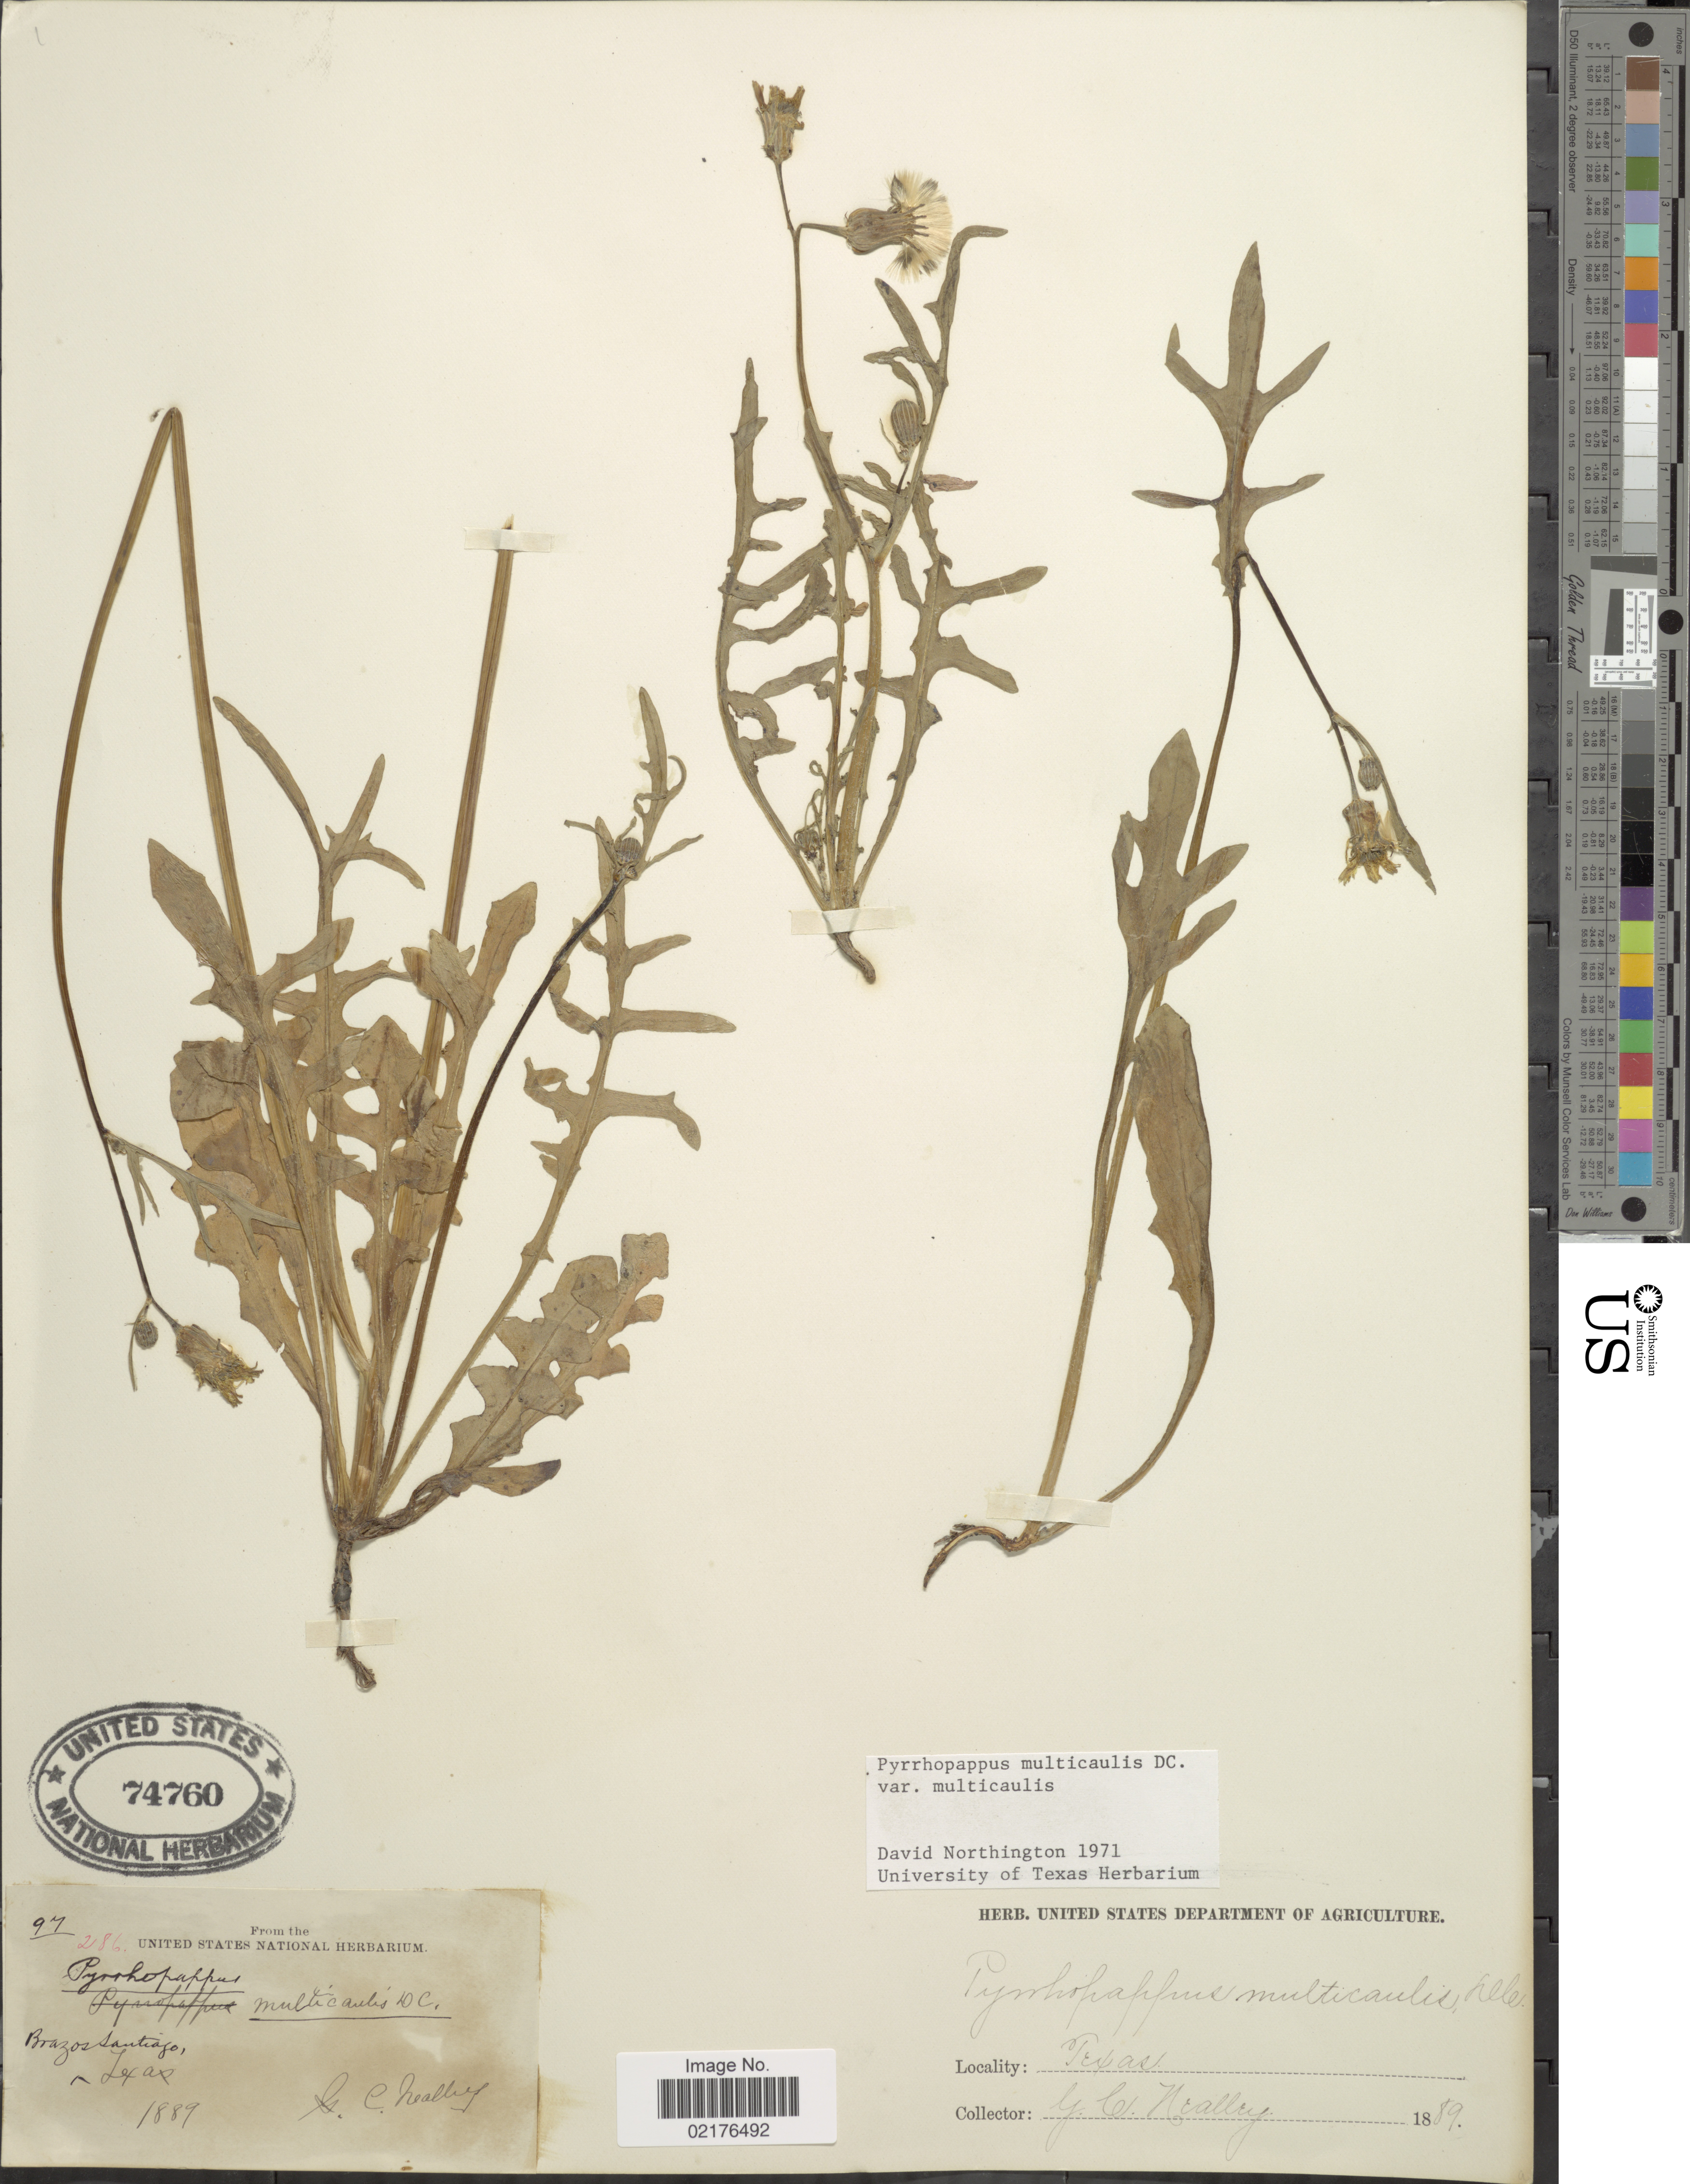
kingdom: Plantae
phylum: Tracheophyta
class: Magnoliopsida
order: Asterales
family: Asteraceae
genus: Pyrrhopappus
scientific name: Pyrrhopappus pauciflorus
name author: (D. Don) DC.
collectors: G. C. Nealley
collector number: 97/286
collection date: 1889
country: United States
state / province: Texas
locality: Brazos Santiago, Texas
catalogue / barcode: US 74760